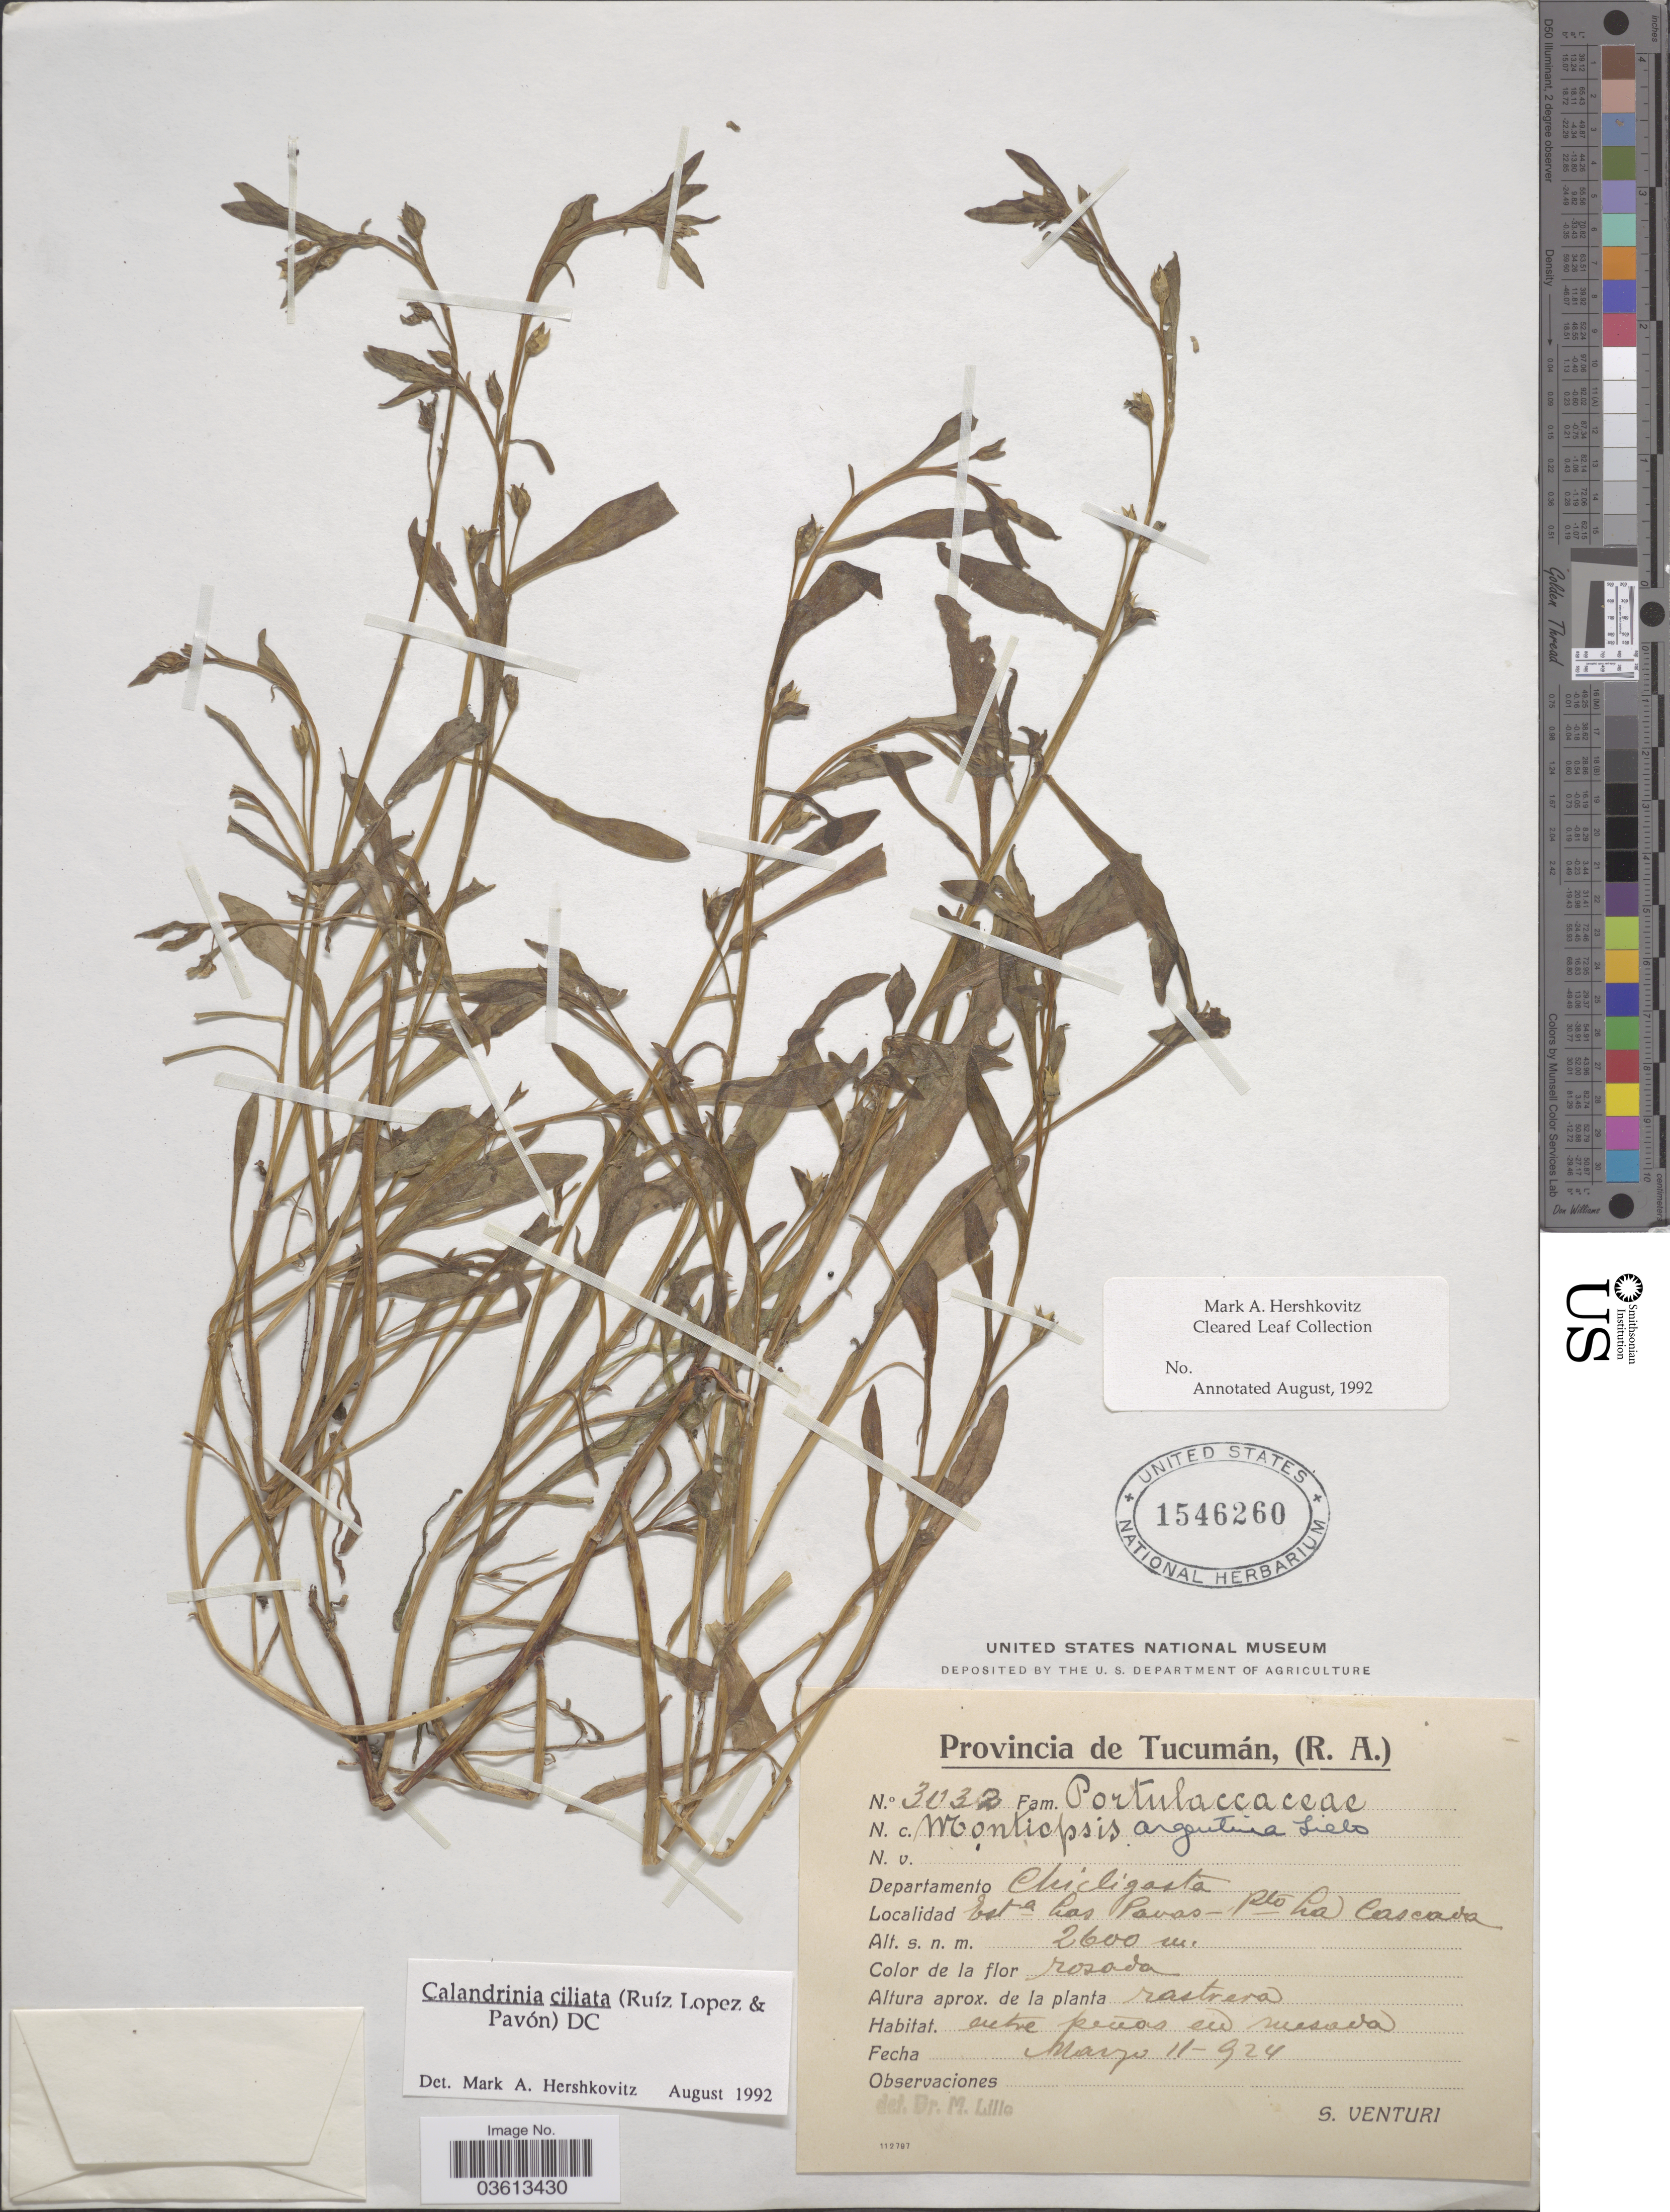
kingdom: Plantae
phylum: Tracheophyta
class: Magnoliopsida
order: Caryophyllales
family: Montiaceae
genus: Calandrinia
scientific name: Calandrinia ciliata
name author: (Ruiz & Pav.) DC.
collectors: S. Venturi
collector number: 3032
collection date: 1924-03-11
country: Argentina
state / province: Tucuman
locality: Departamento Chicligasta. Esta Las Pavas - Pto La Cascada.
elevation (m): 2600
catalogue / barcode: US 1546260